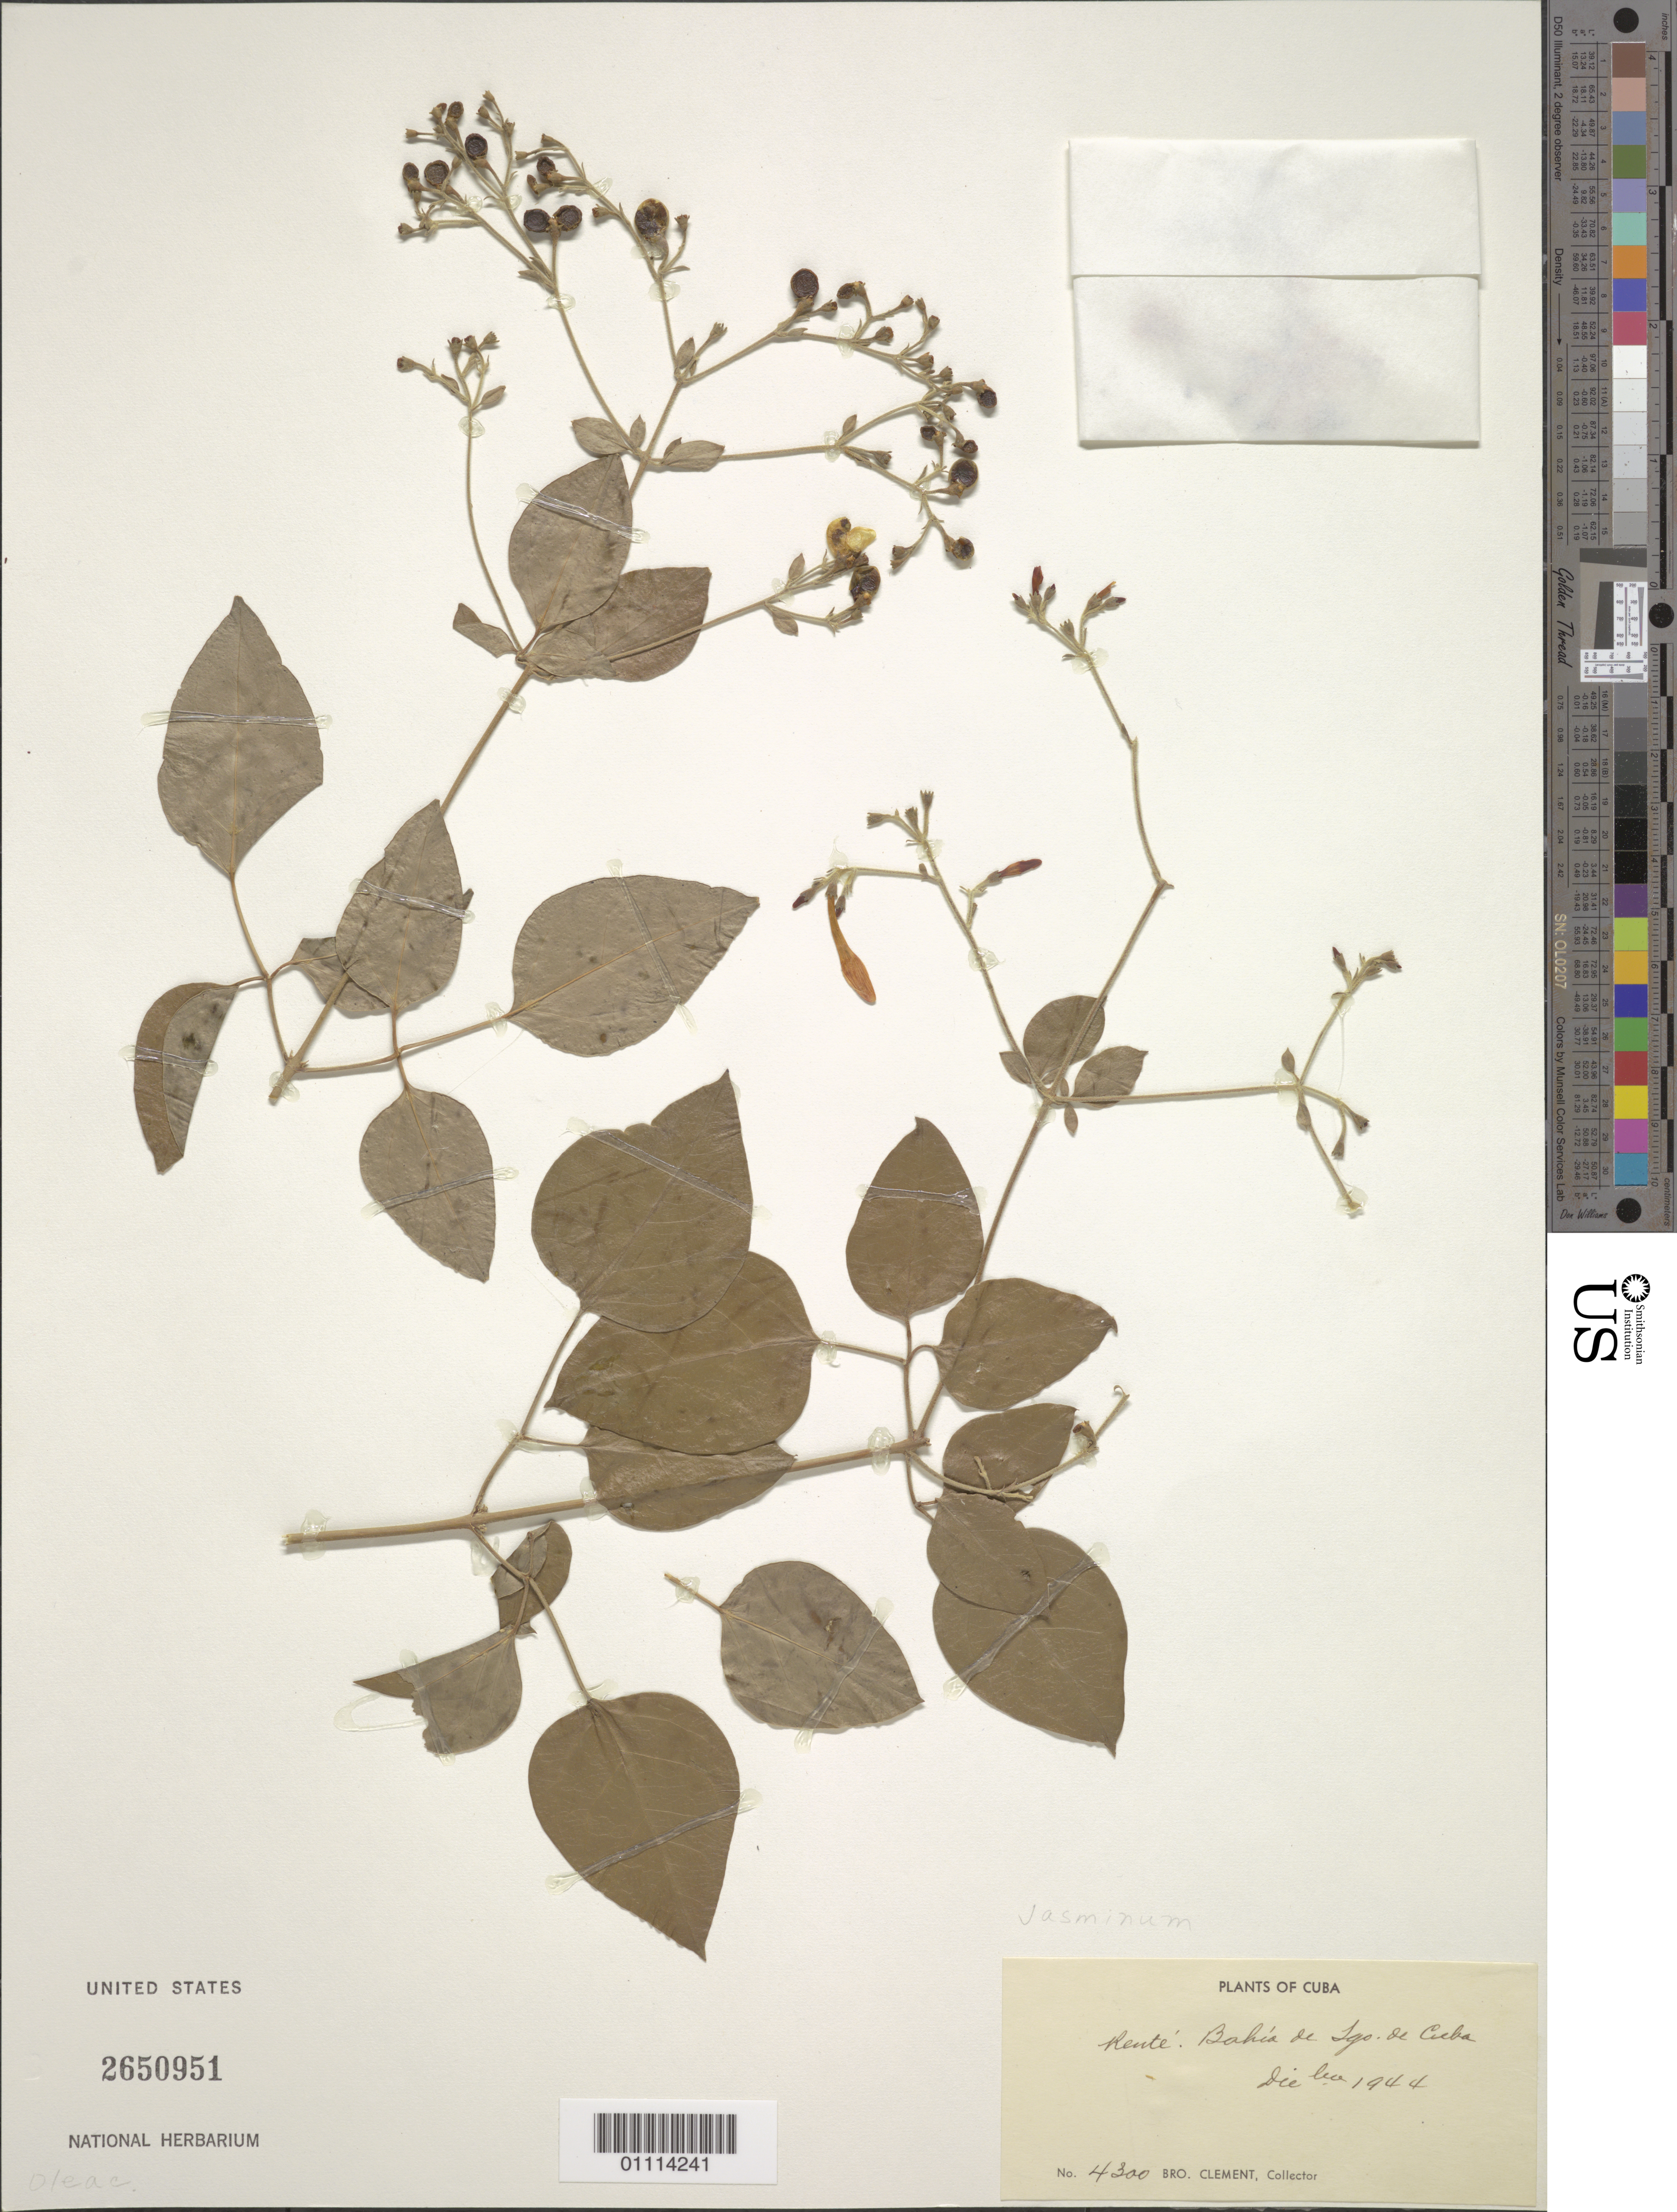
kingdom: Plantae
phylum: Tracheophyta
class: Magnoliopsida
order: Lamiales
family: Oleaceae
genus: Jasminum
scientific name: Jasminum sp.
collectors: B. Clement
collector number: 4300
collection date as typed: Dec 1944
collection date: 1944-12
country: Cuba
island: Cuba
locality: Rente: Bahia de Lago de Cuba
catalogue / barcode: US 2650951